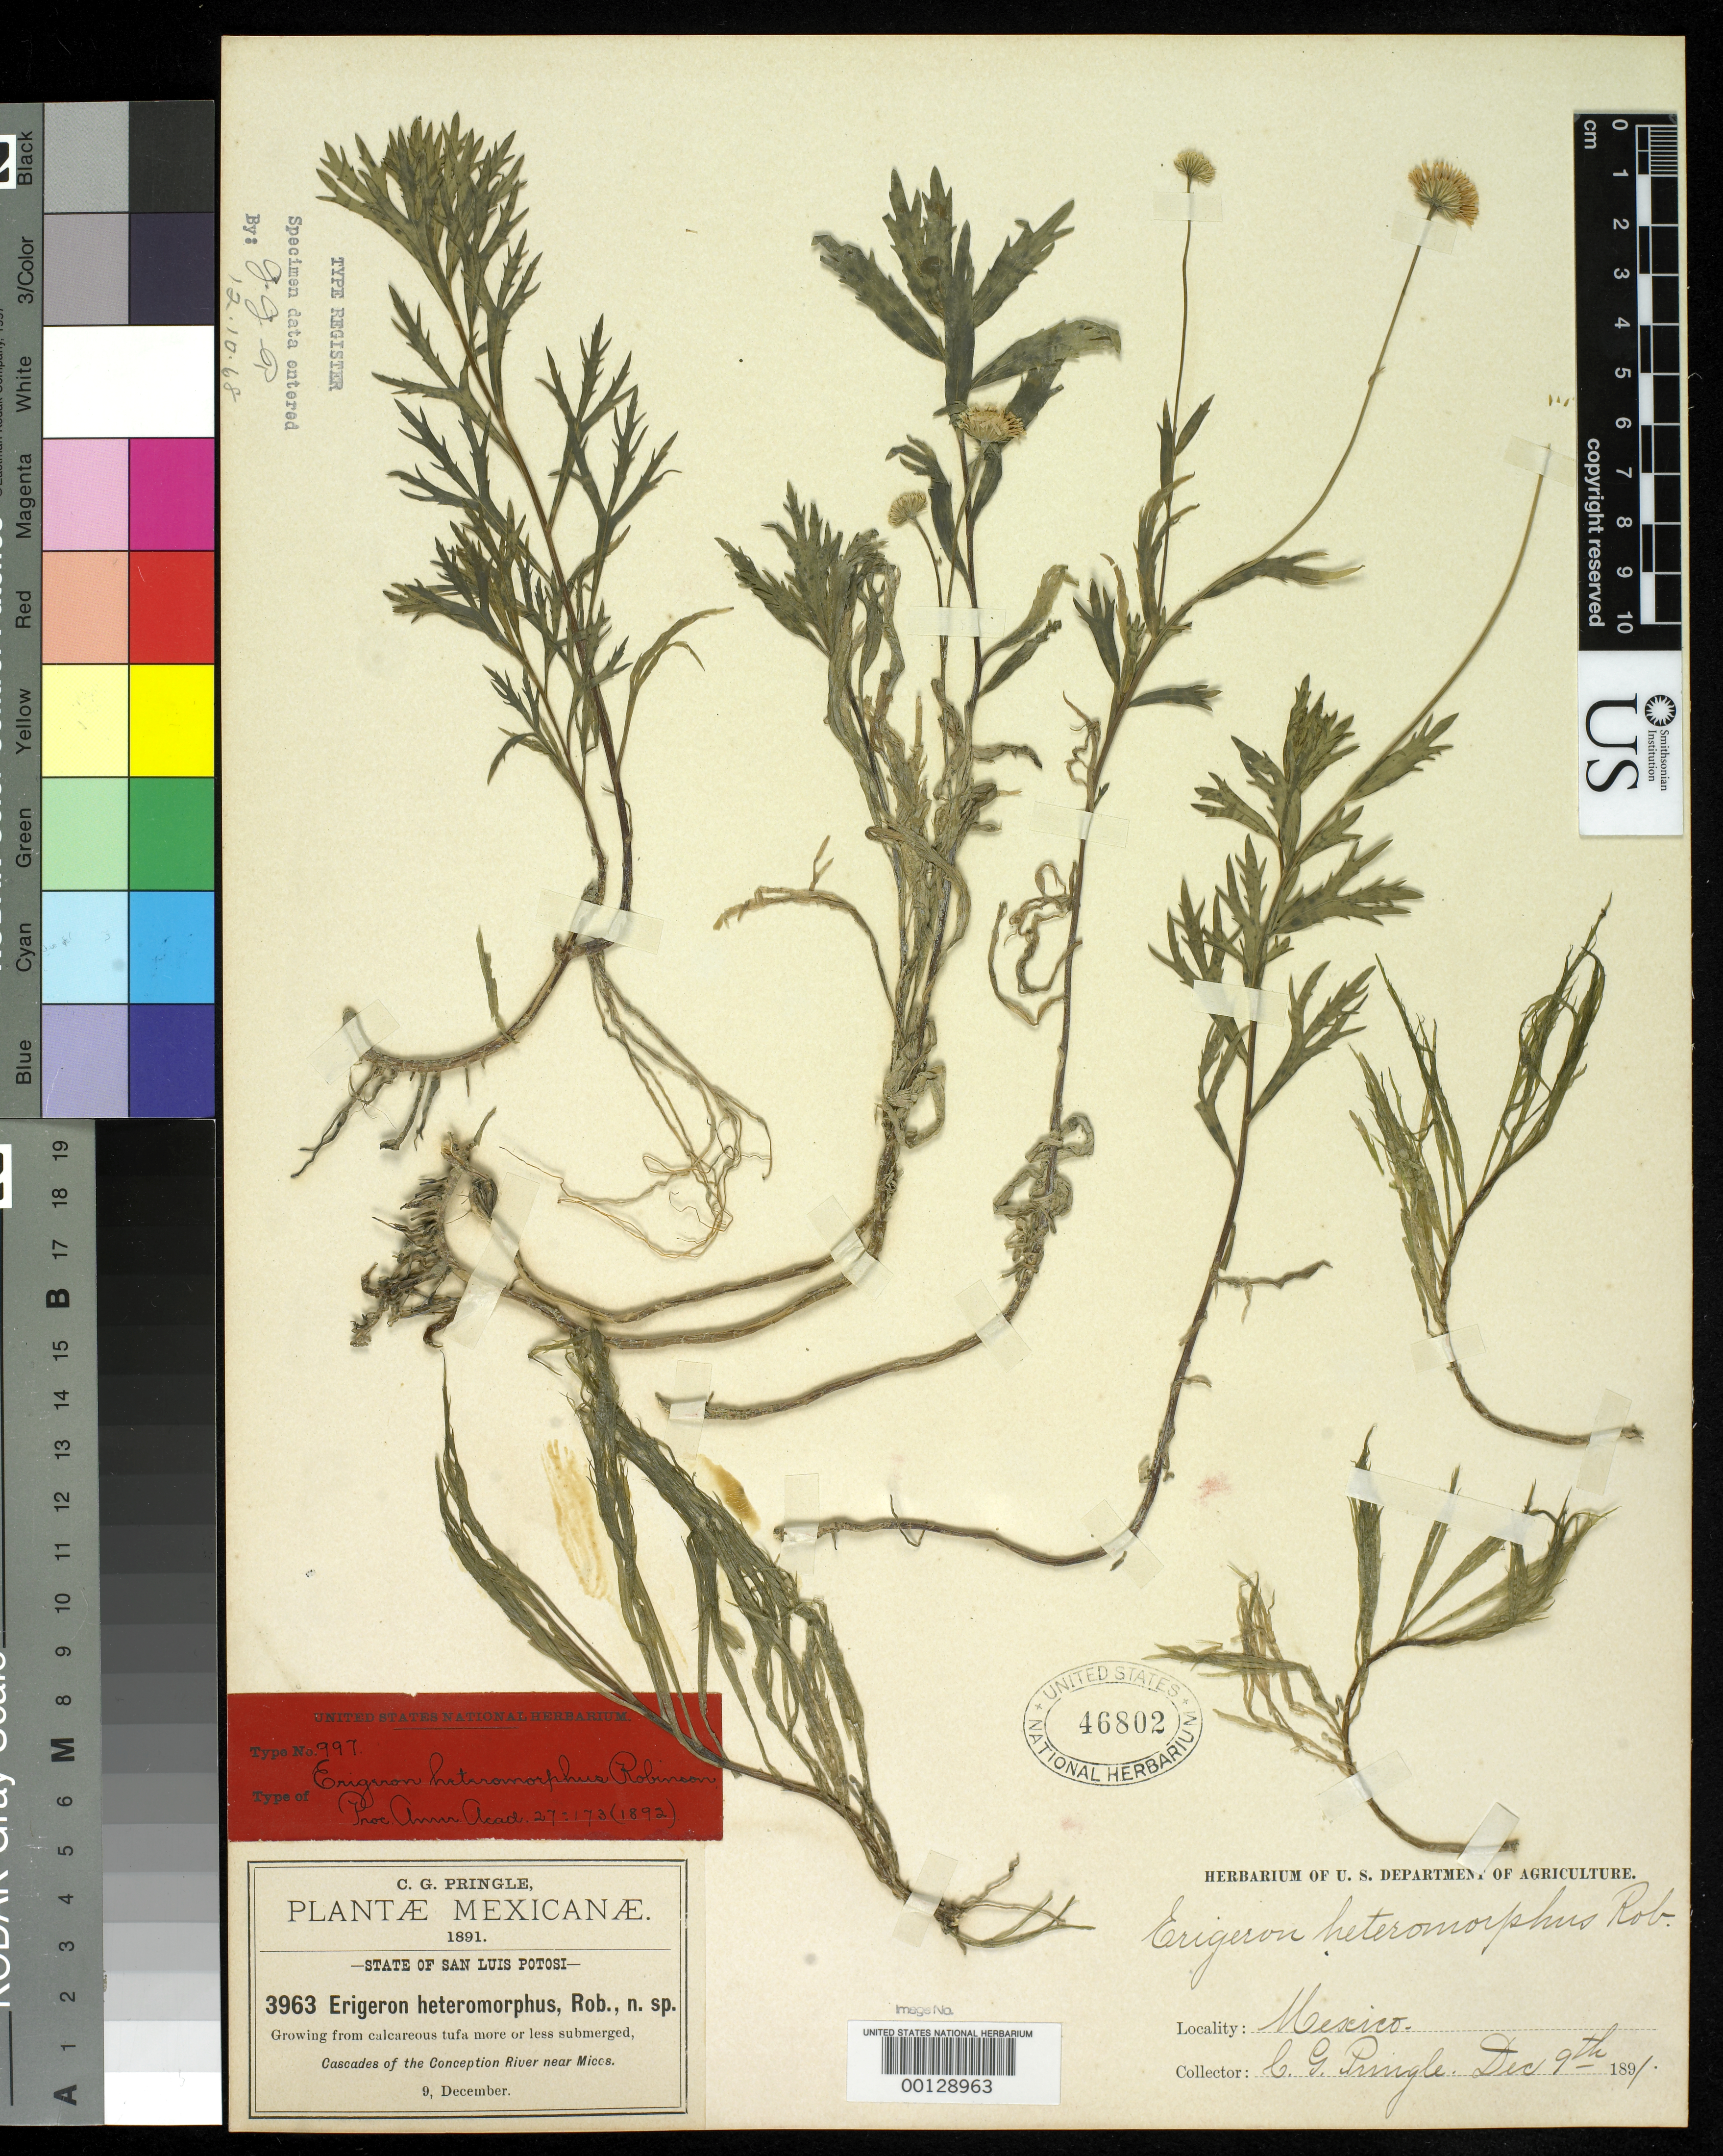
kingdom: Plantae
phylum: Tracheophyta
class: Magnoliopsida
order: Asterales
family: Asteraceae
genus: Erigeron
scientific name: Erigeron heteromorphus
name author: B.L. Rob.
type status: Isotype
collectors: C. G. Pringle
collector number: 3963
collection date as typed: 09 Dec 1891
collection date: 1891-12-09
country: Mexico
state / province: San Luis Potosi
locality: Cascades of Conception River near Micos.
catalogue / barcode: US 46802